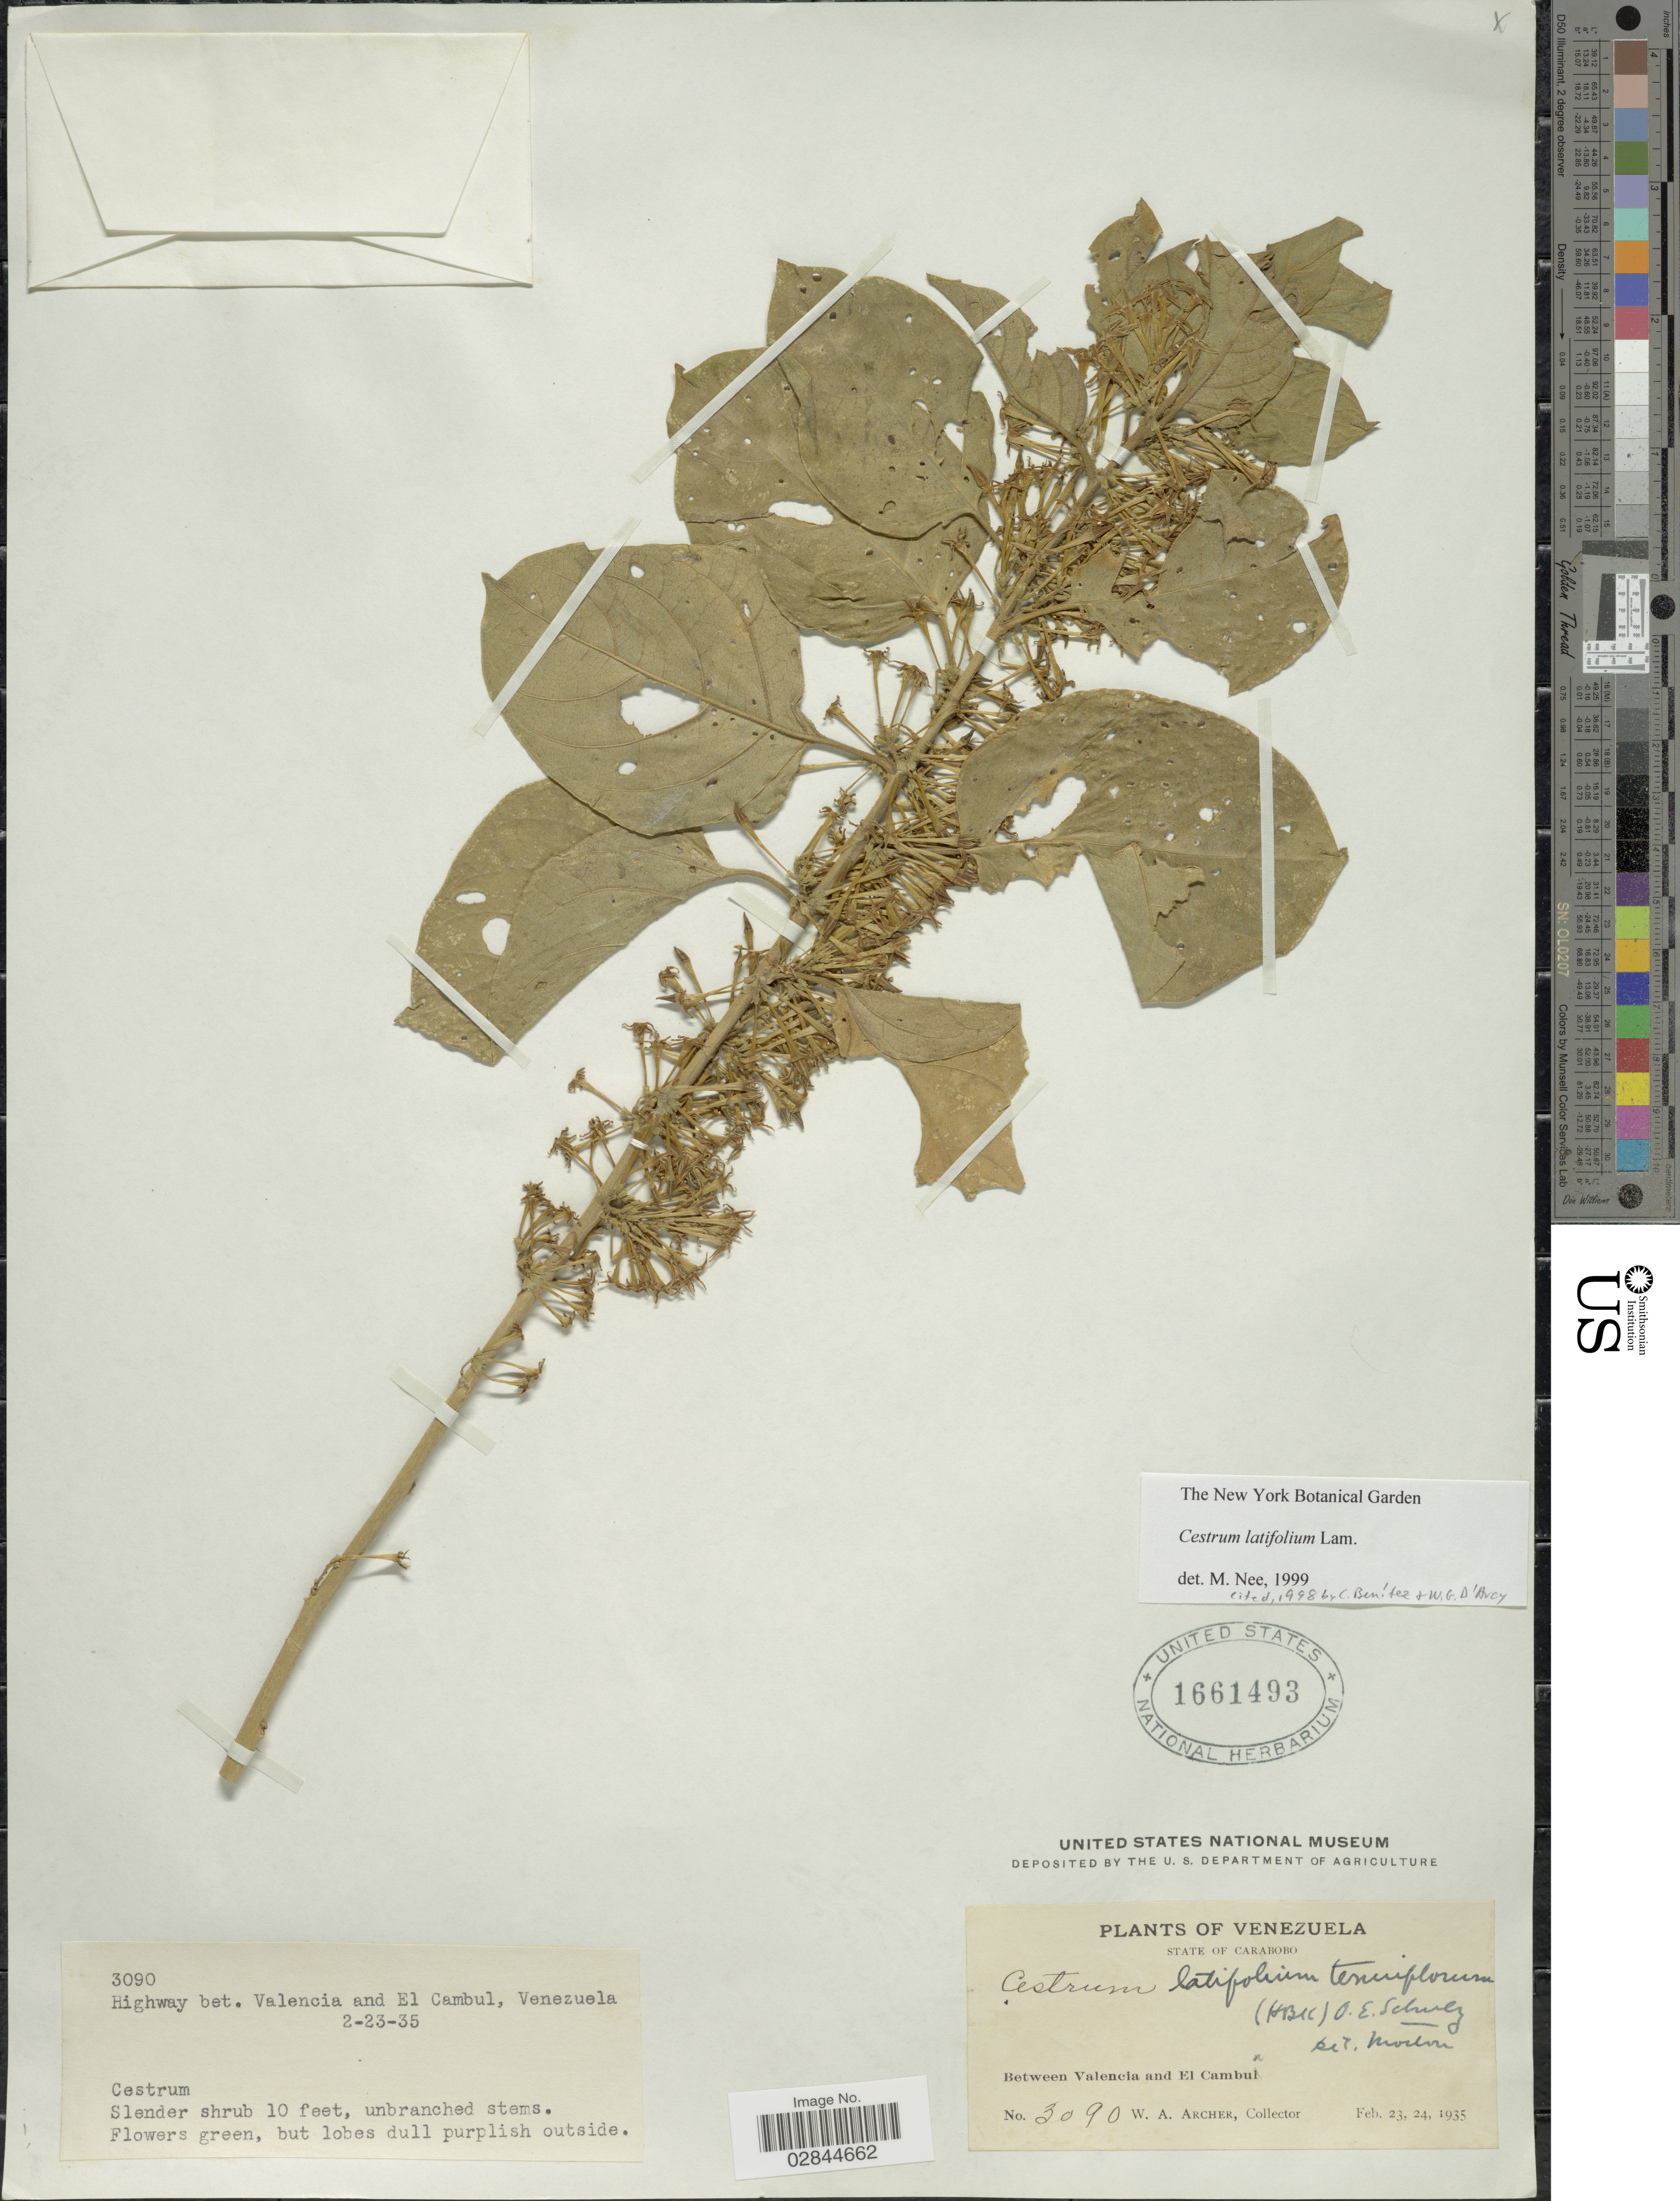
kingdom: Plantae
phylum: Tracheophyta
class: Magnoliopsida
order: Solanales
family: Solanaceae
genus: Cestrum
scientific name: Cestrum latifolium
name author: Lam.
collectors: W. A. Archer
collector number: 3090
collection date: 1935-02-23/1935-02-24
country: Venezuela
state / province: Carabobo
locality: Highway between Valencia and El Cambul.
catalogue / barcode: US 1661493